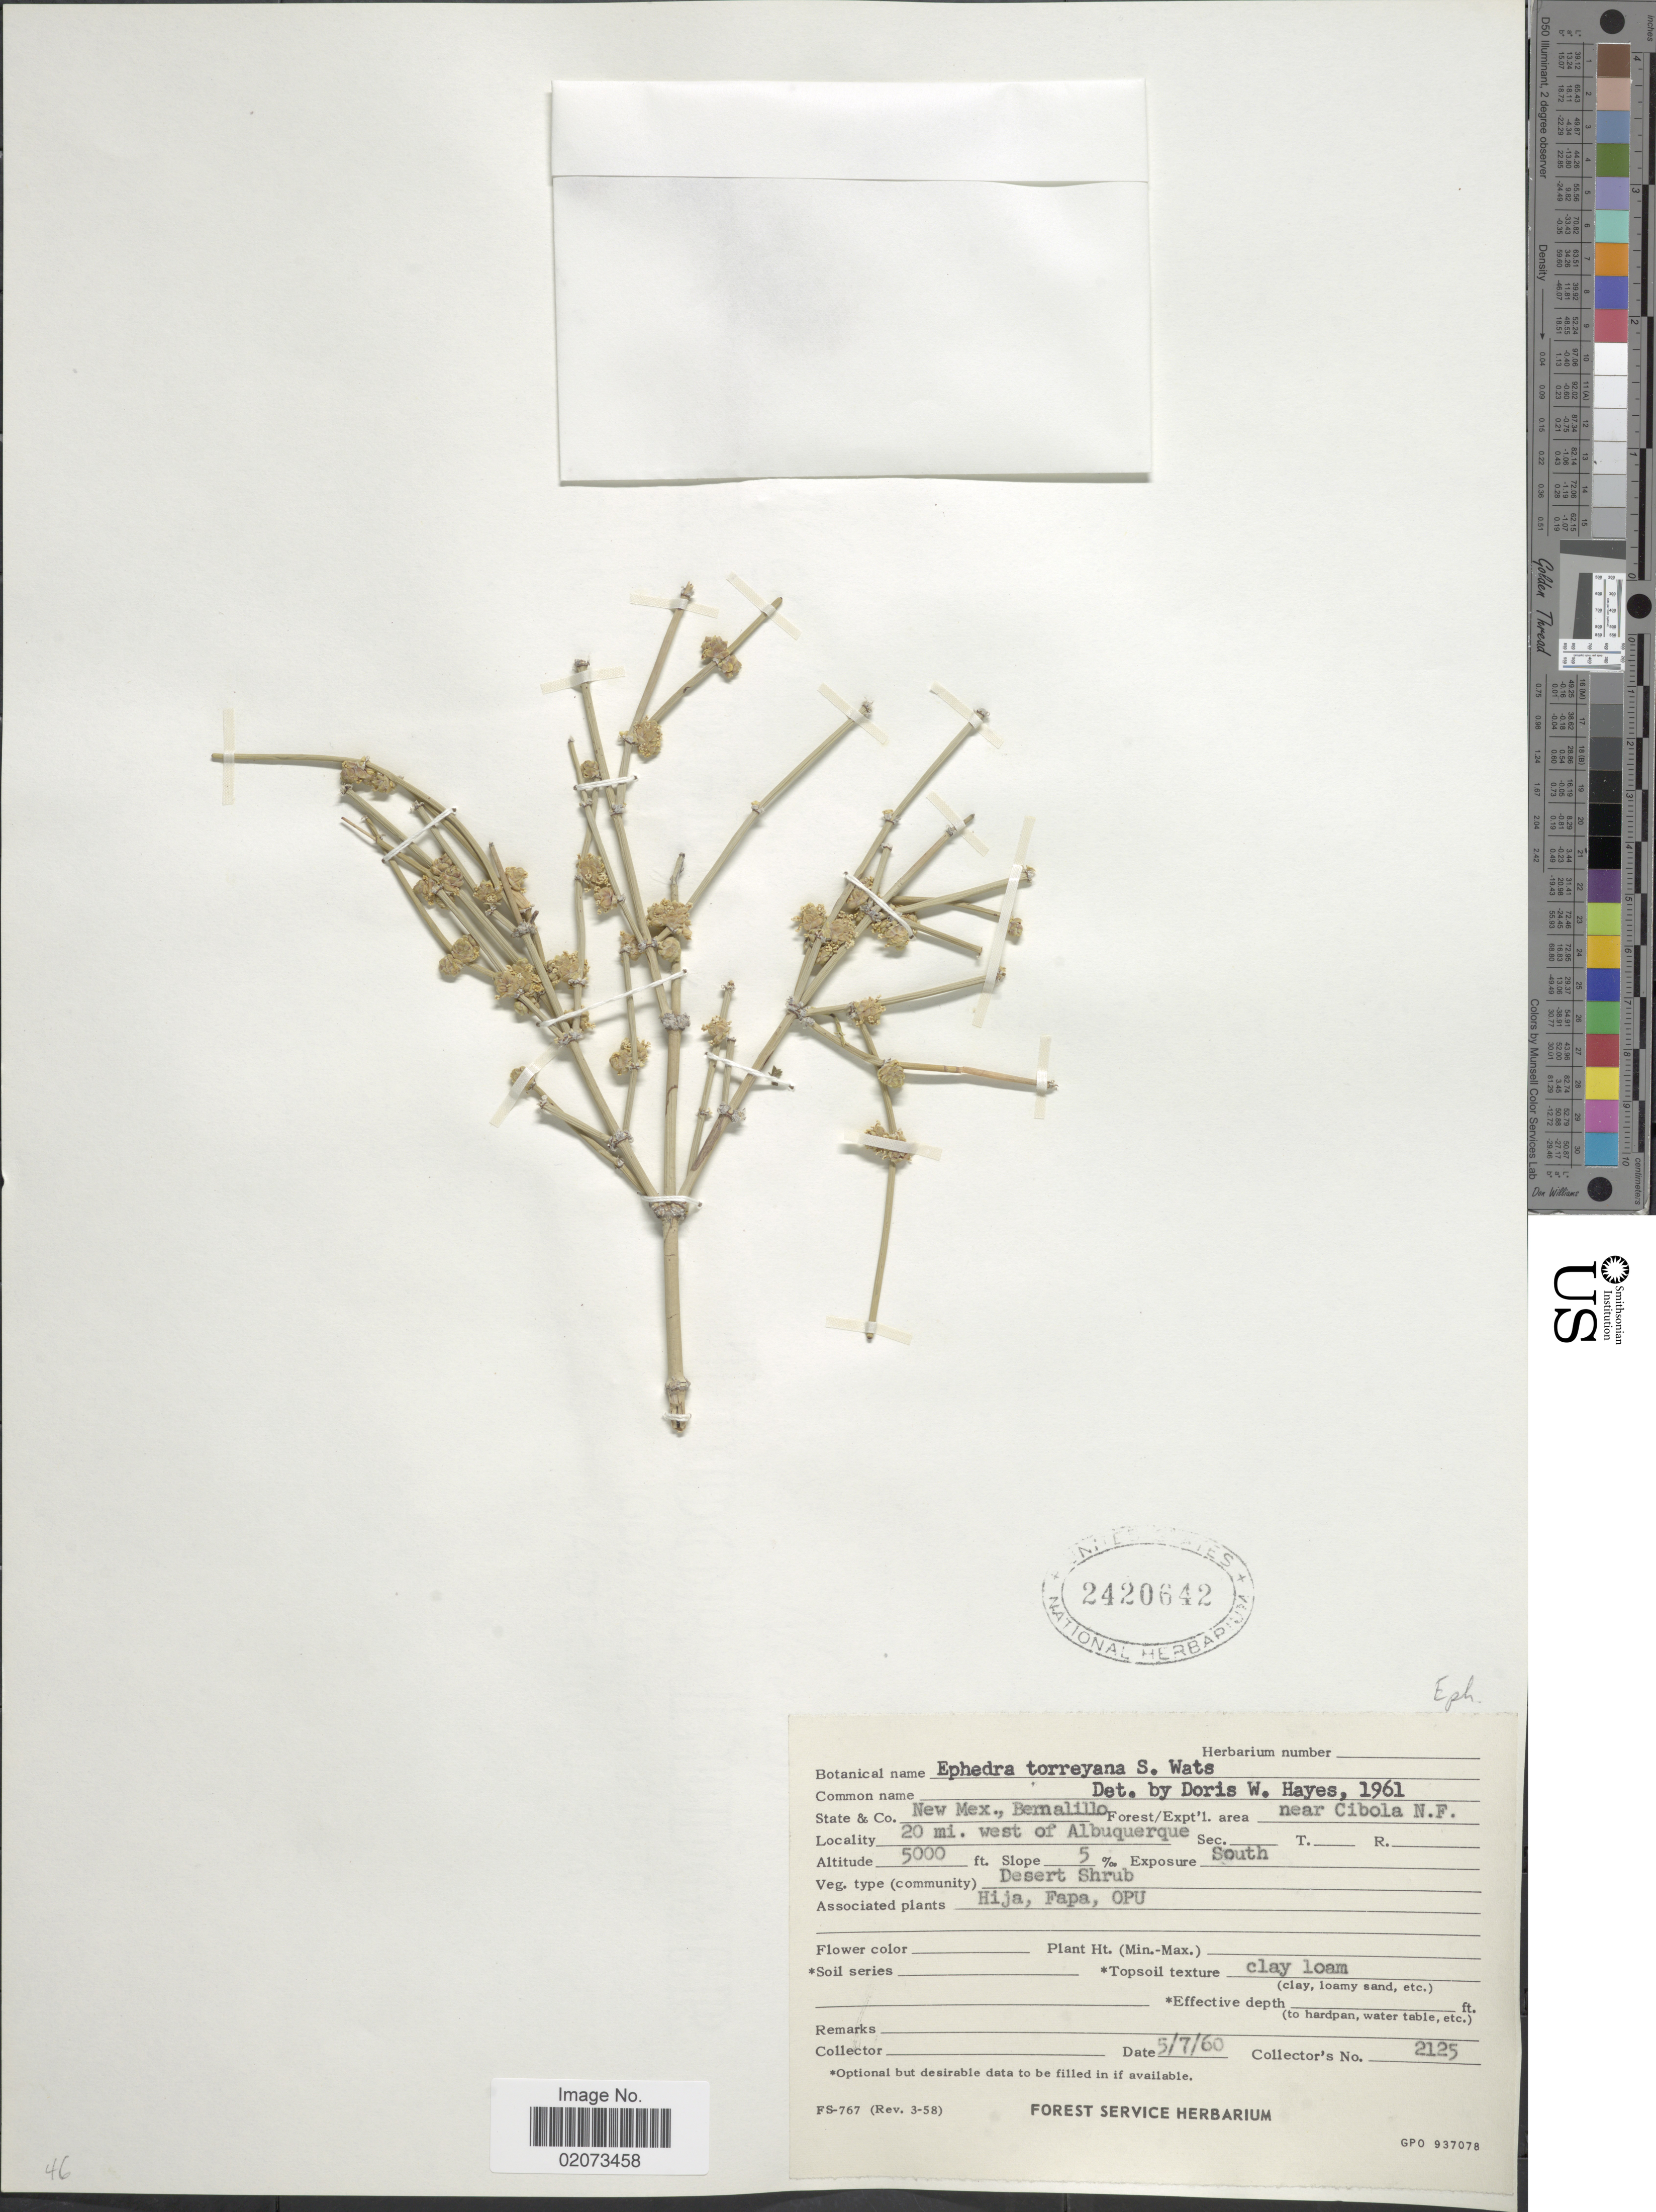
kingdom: Plantae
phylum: Tracheophyta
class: Gnetopsida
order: Ephedrales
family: Ephedraceae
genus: Ephedra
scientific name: Ephedra torreyana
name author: S. Watson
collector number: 2125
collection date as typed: Transcribed d/m/y: 7/5/60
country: United States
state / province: New Mexico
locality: New Mex., Bernalillo, 20 mi. west of Albuquerque. Near Cibola N.F.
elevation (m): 1524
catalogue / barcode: US 2420642